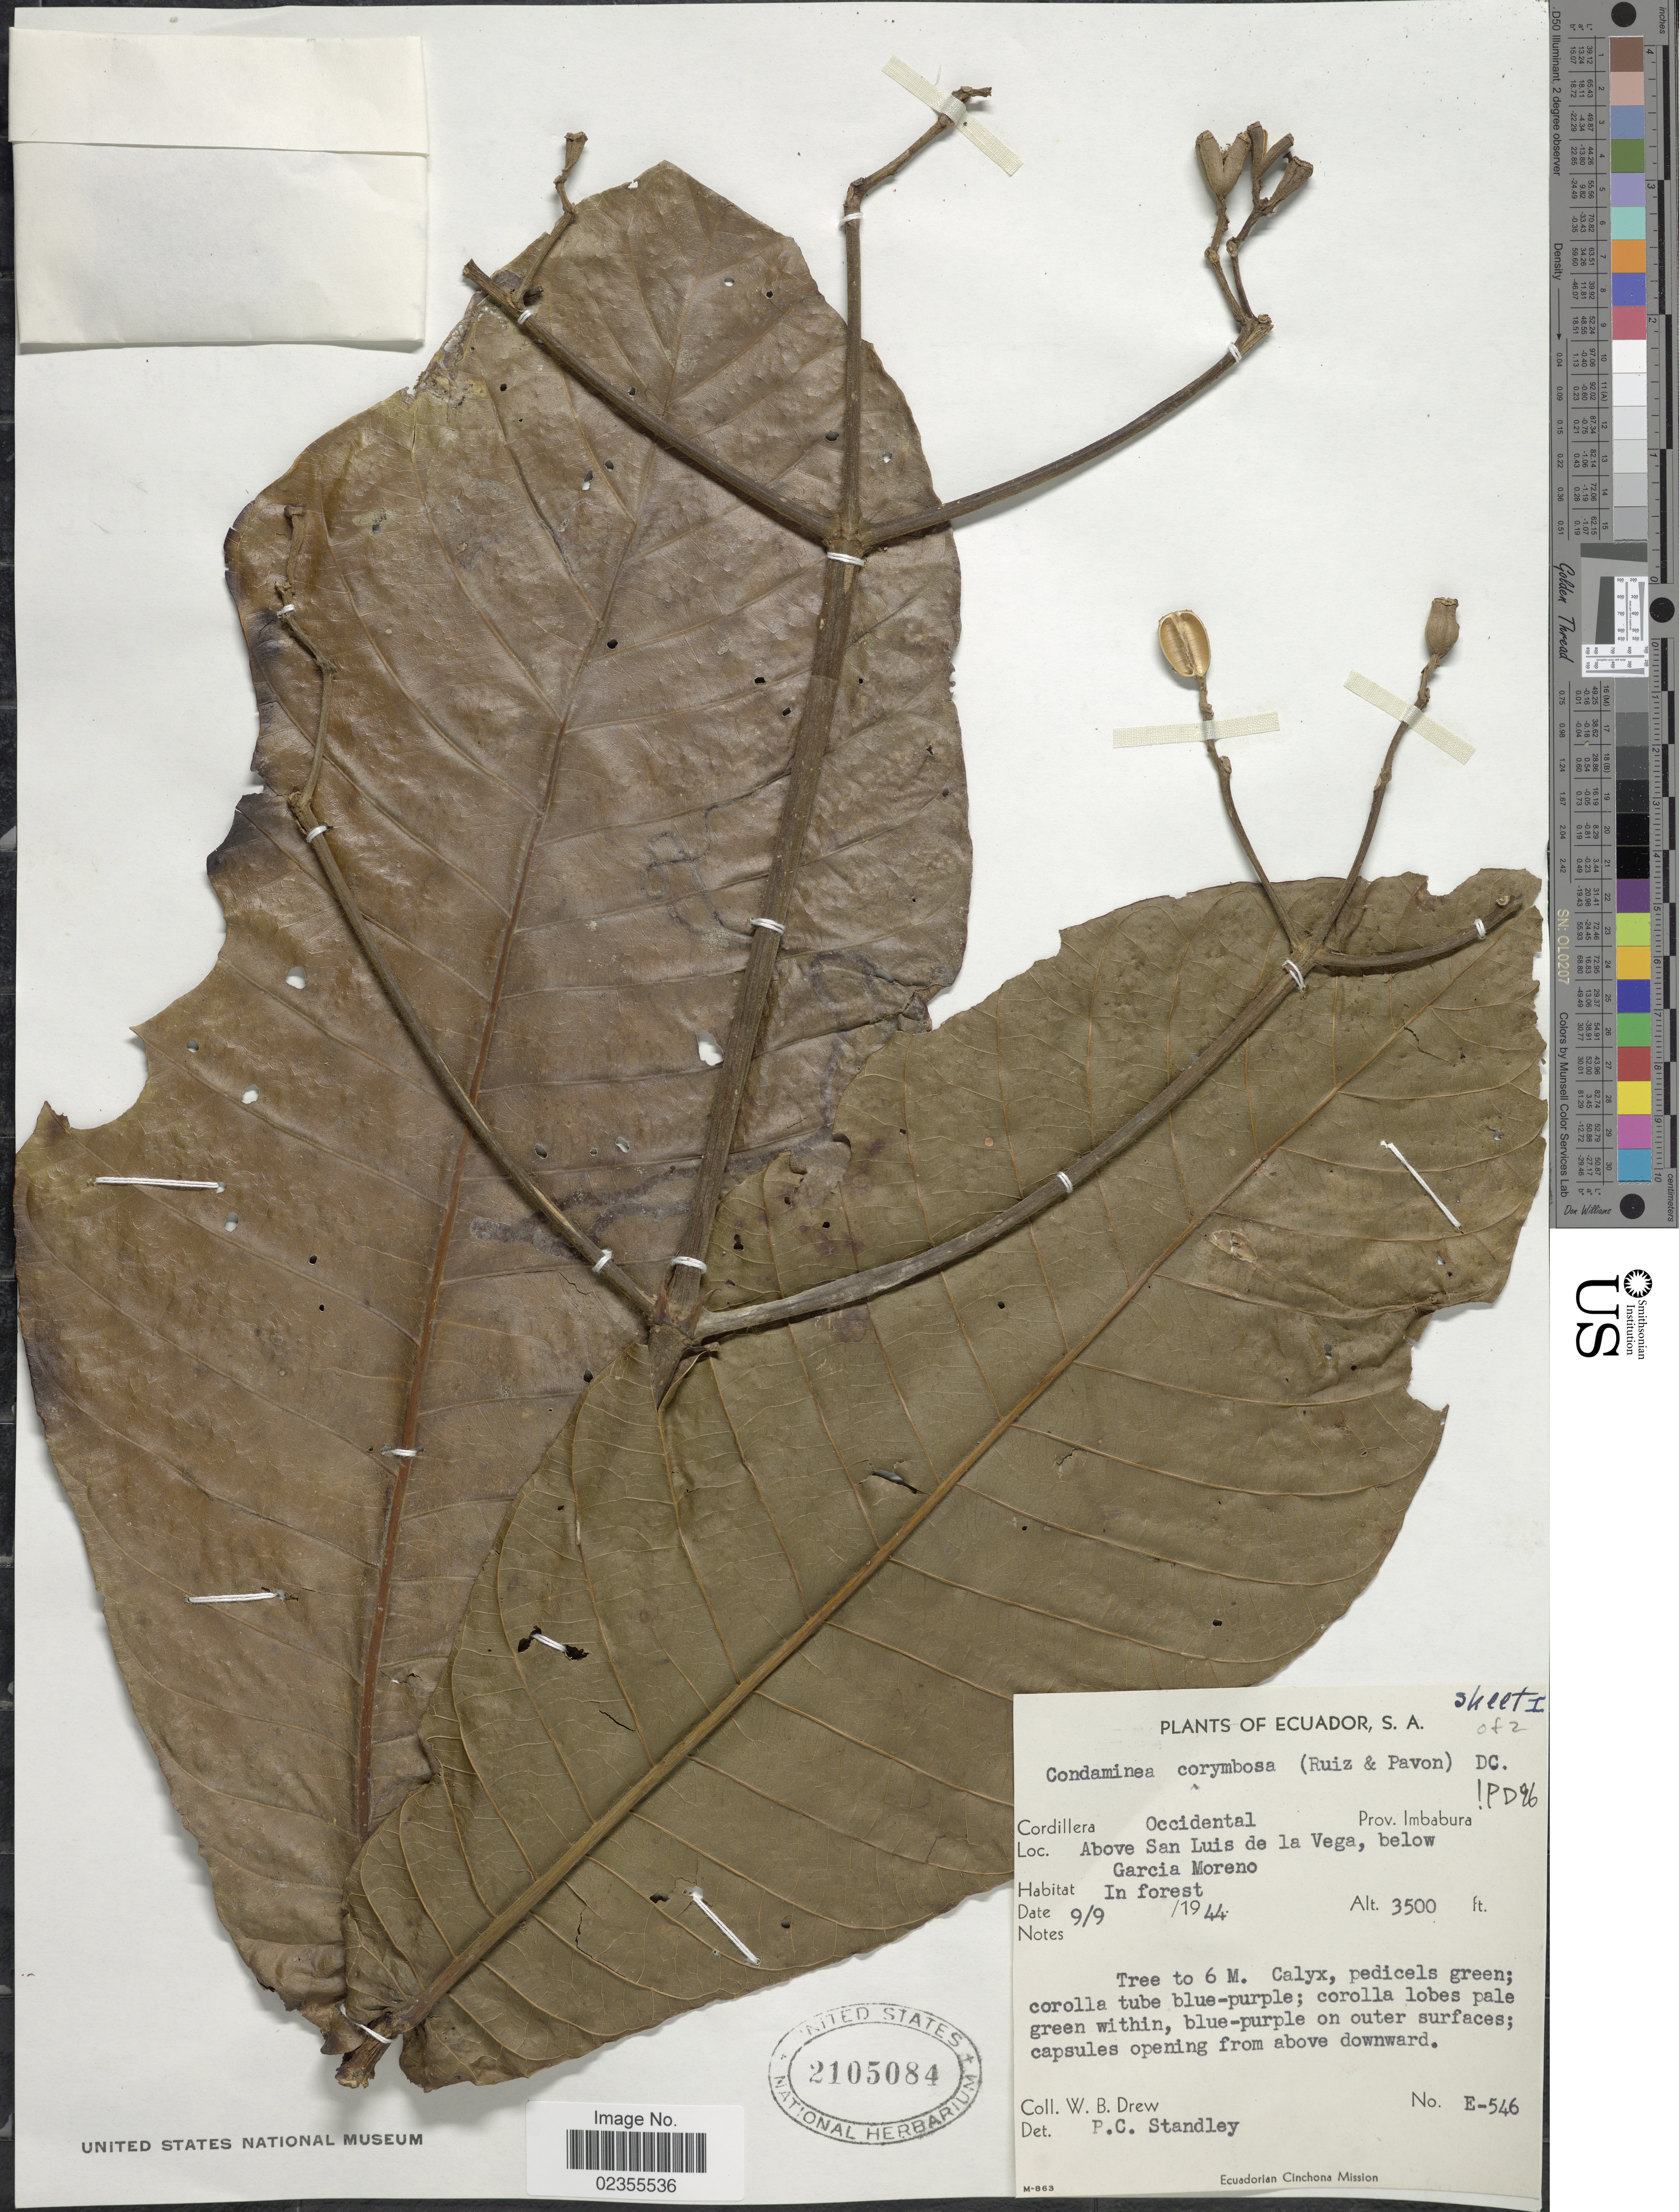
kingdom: Plantae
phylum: Tracheophyta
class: Magnoliopsida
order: Gentianales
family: Rubiaceae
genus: Condaminea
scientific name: Condaminea corymbosa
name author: (Ruiz & Pav.) DC.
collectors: W. B. Drew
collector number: E-546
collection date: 1944-09-09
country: Ecuador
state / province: Imbabura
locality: Cordillera Occidental. Above San Luis de la Vega, below Garcia Moreno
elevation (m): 1067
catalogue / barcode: US 2105084